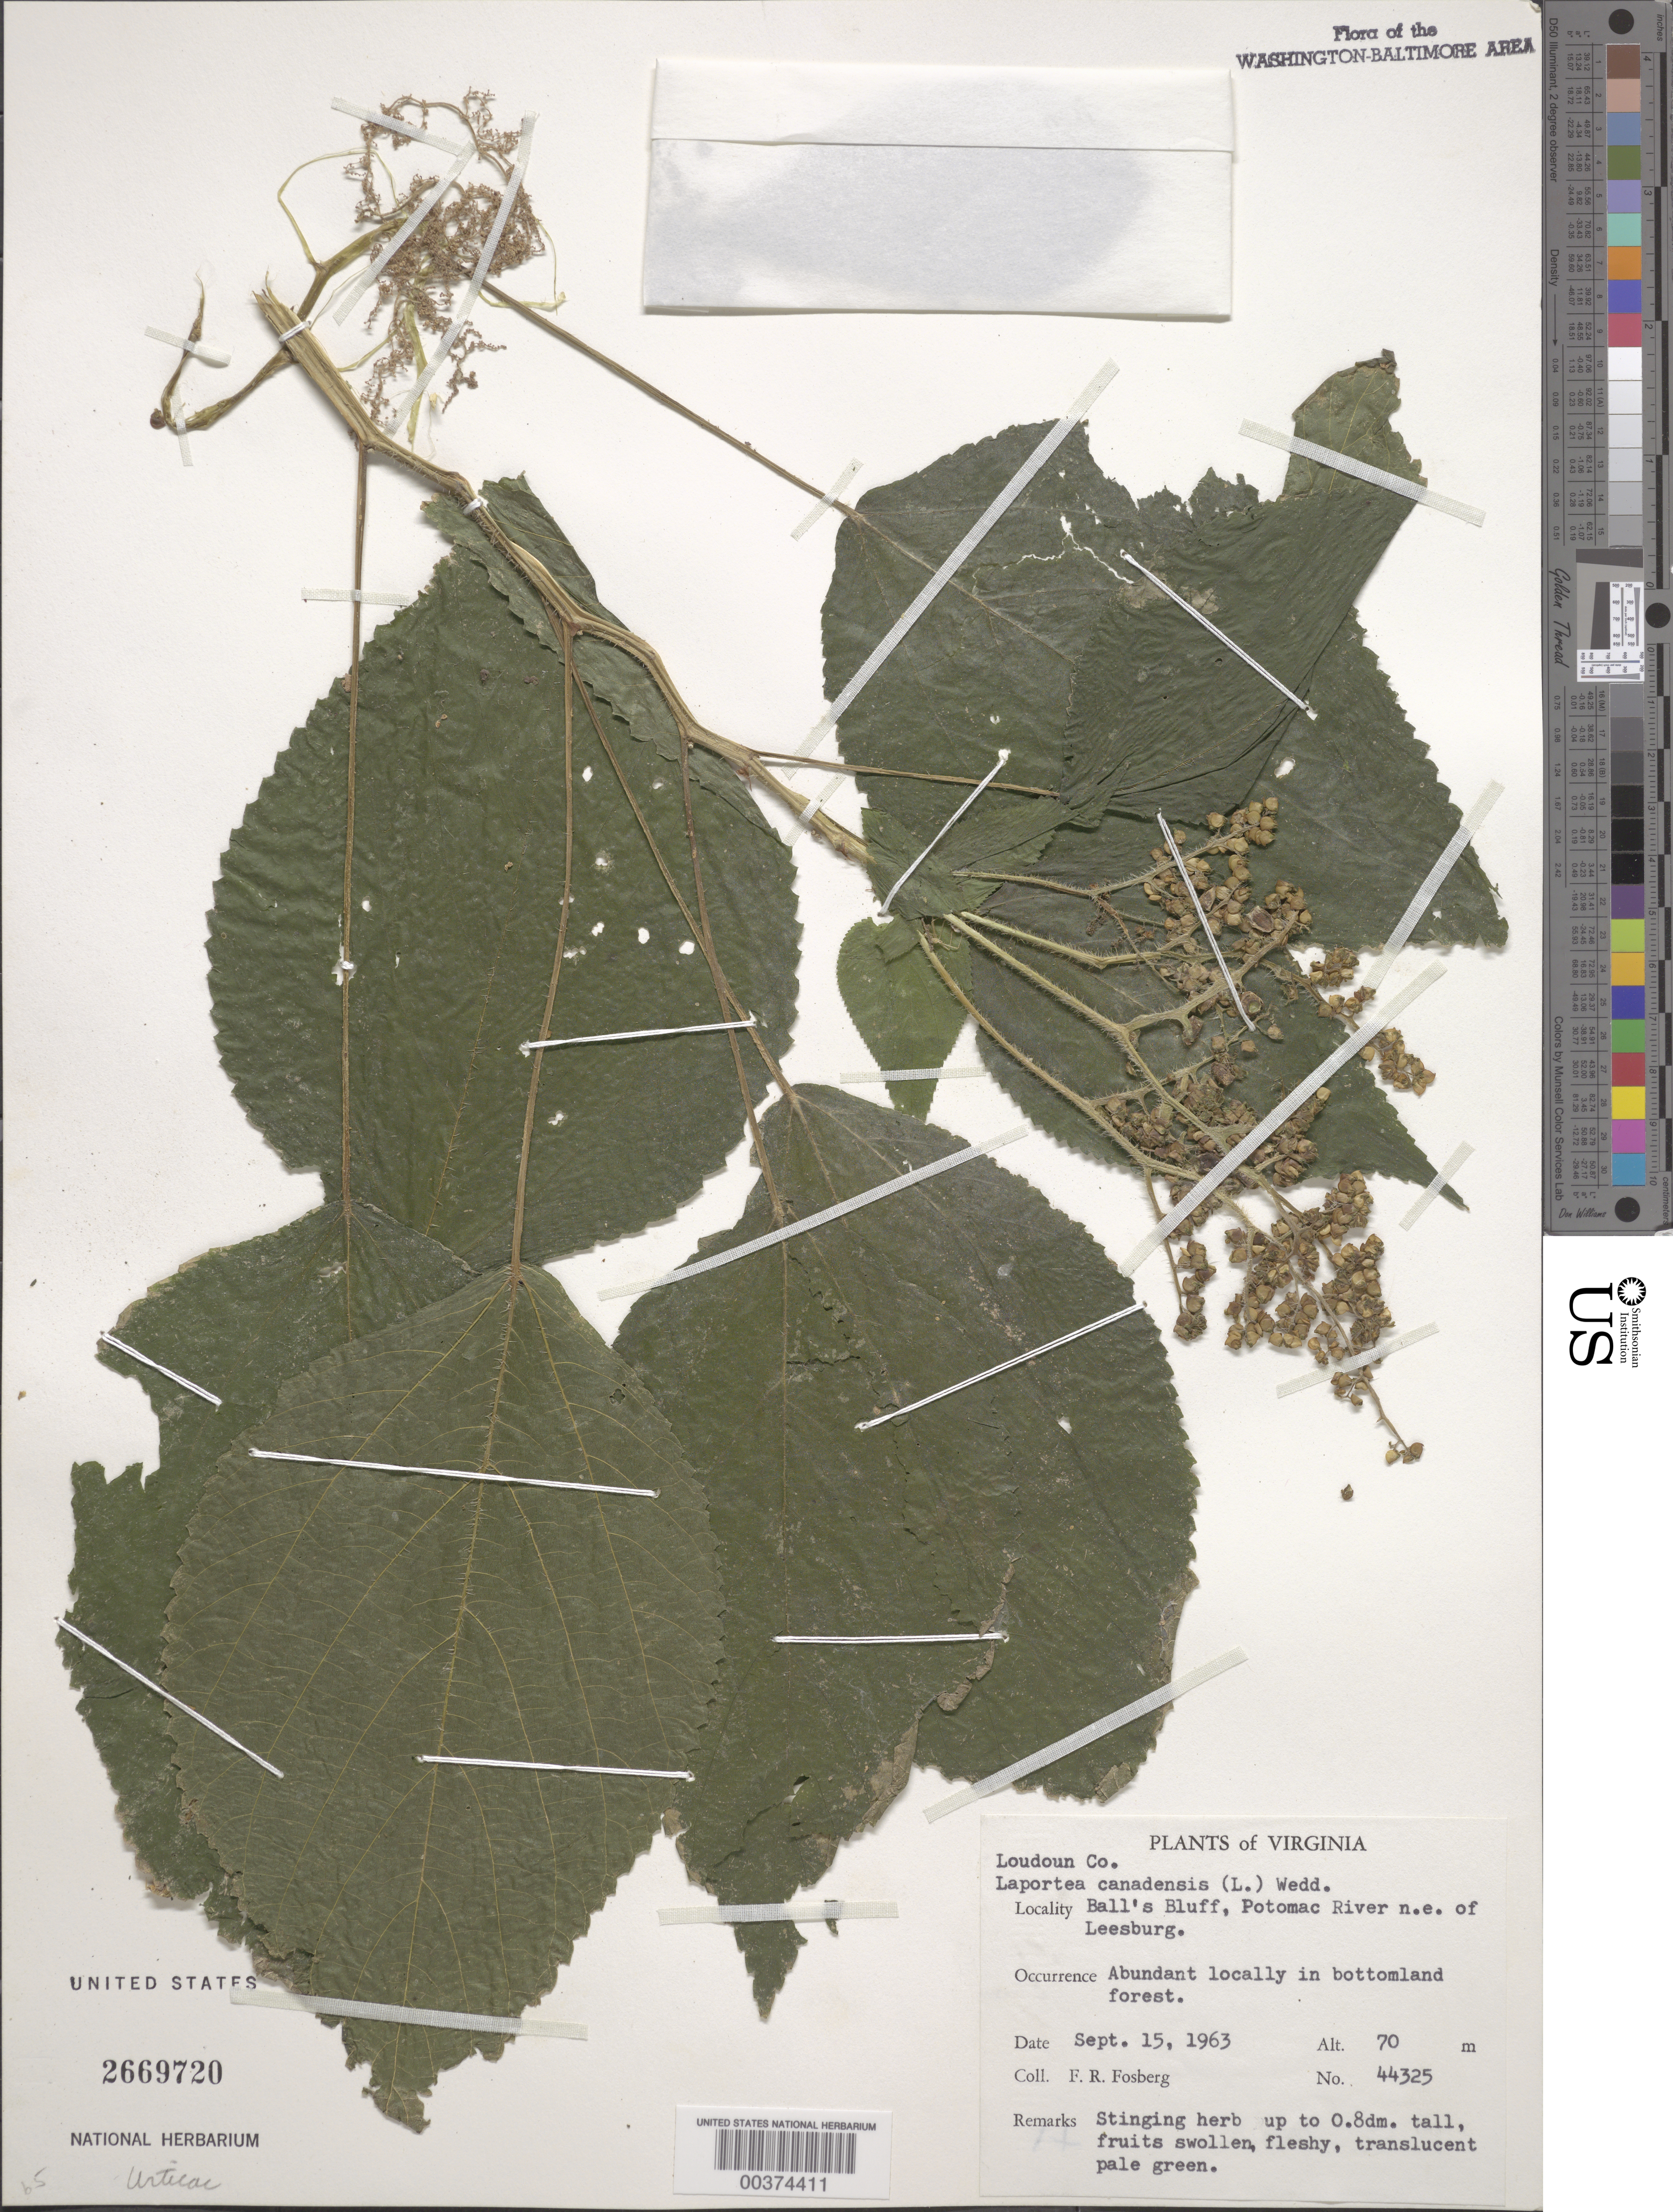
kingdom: Plantae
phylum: Tracheophyta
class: Magnoliopsida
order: Rosales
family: Urticaceae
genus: Laportea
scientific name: Laportea canadensis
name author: (L.) Wedd.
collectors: F. R. Fosberg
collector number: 44325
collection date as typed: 15 Sep 1963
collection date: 1963-09-15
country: United States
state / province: Virginia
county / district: Loudoun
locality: Balls Bluff, Potomac River, northeast of Leesburg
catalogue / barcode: US 2669720